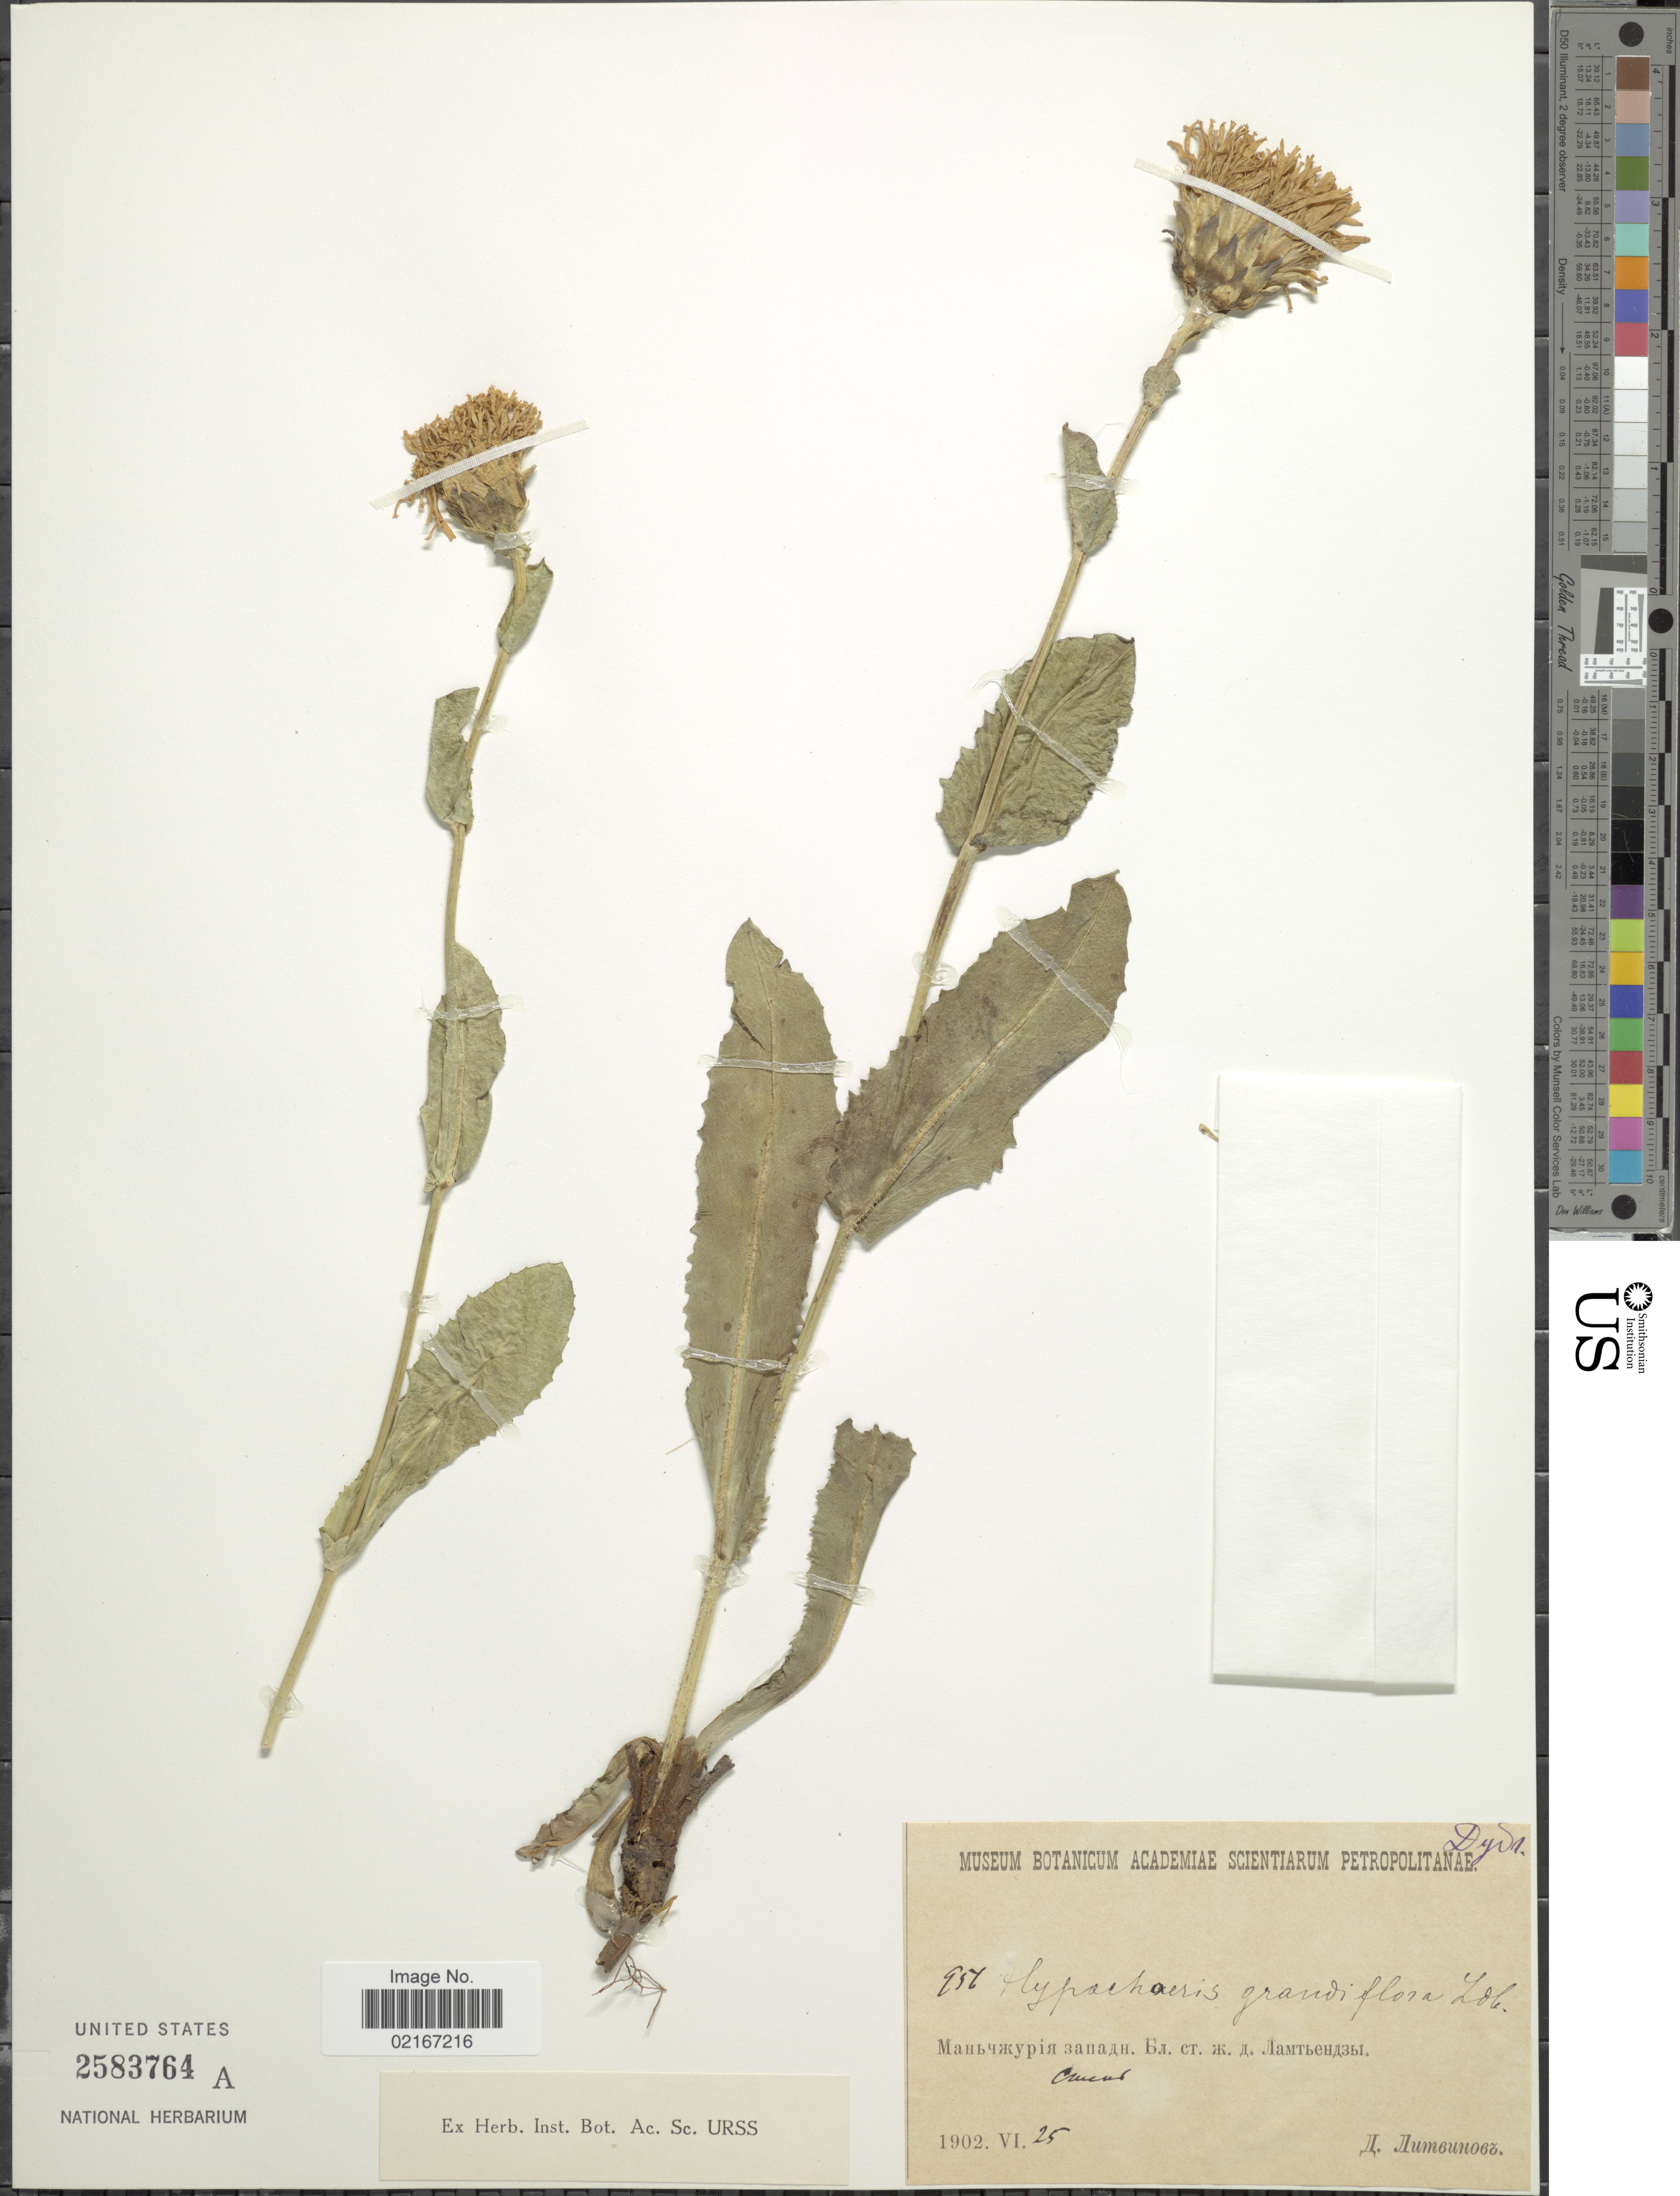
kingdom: Plantae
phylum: Tracheophyta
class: Magnoliopsida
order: Asterales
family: Asteraceae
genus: Hypochaeris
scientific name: Hypochaeris ciliata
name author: (Thunb.) Makino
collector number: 956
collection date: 1902-06-25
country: China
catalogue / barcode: US 2583764A